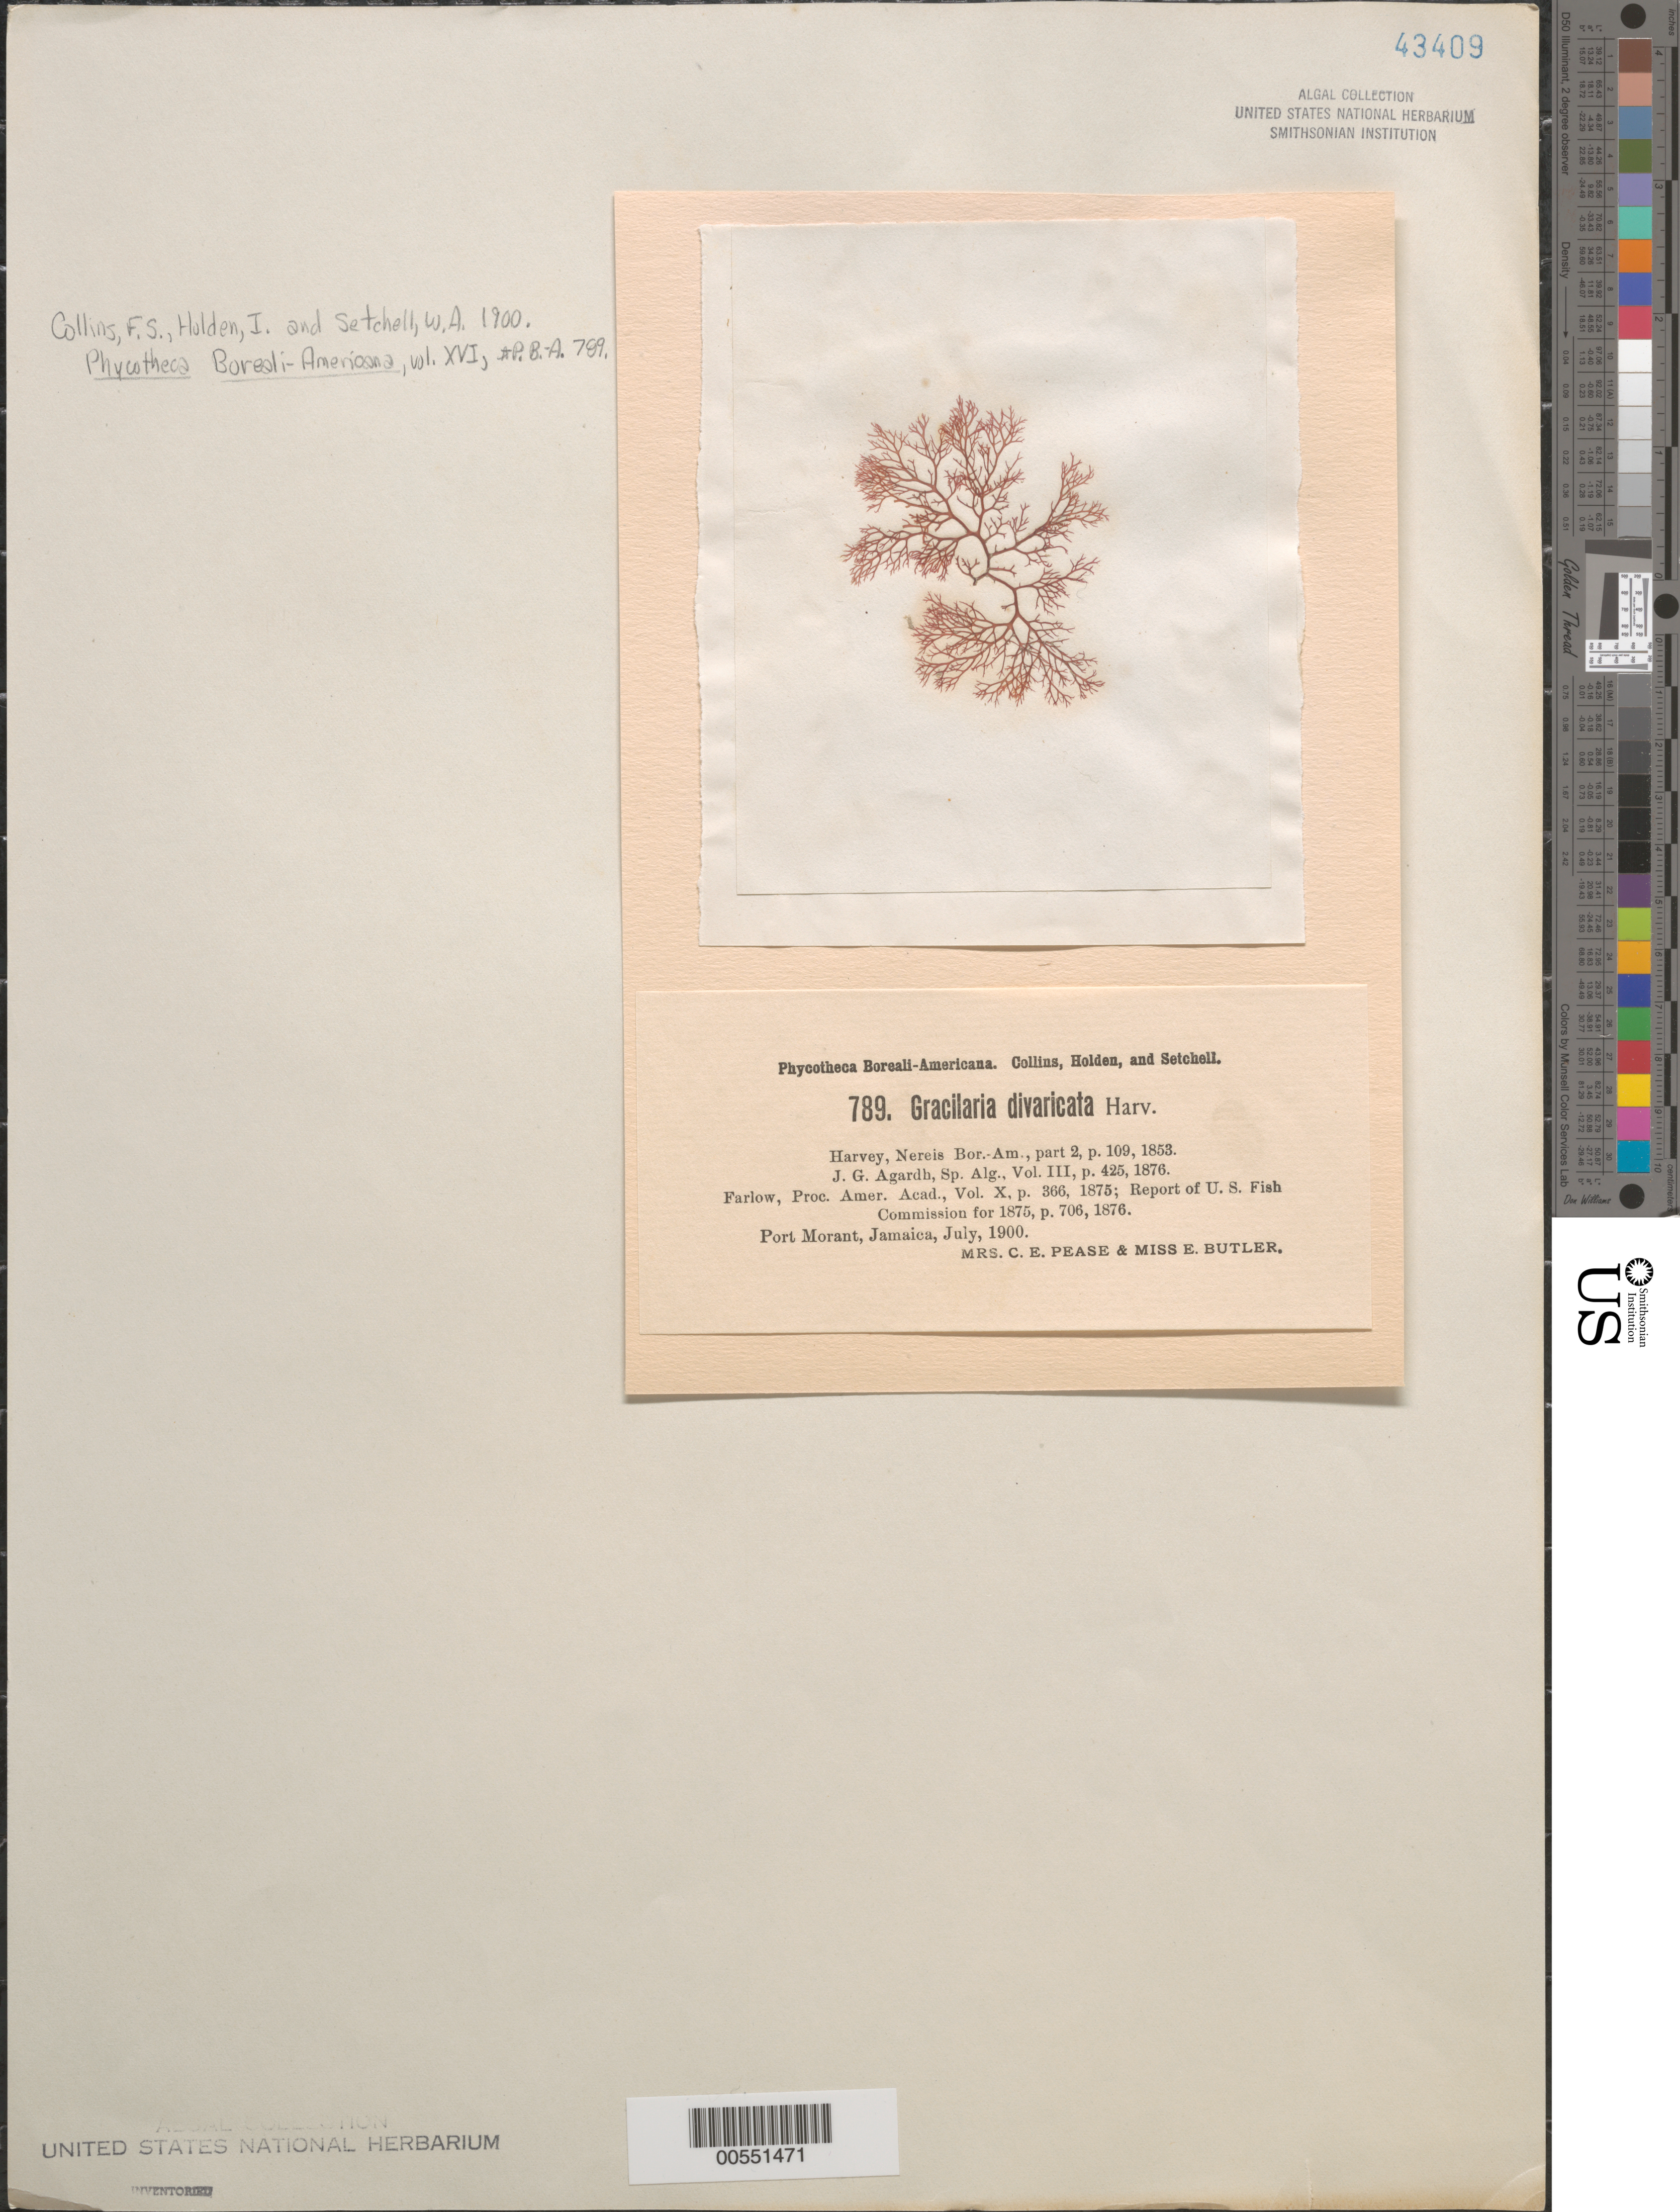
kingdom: Plantae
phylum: Rhodophyta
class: Florideophyceae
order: Gracilariales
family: Gracilariaceae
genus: Gracilaria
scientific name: Gracilaria divaricata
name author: Harv.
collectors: C. Pease & E. Butler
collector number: PB-A 789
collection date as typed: Jul 1900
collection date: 1900-07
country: Jamaica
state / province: Saint Thomas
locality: Port Morant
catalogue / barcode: US 43409